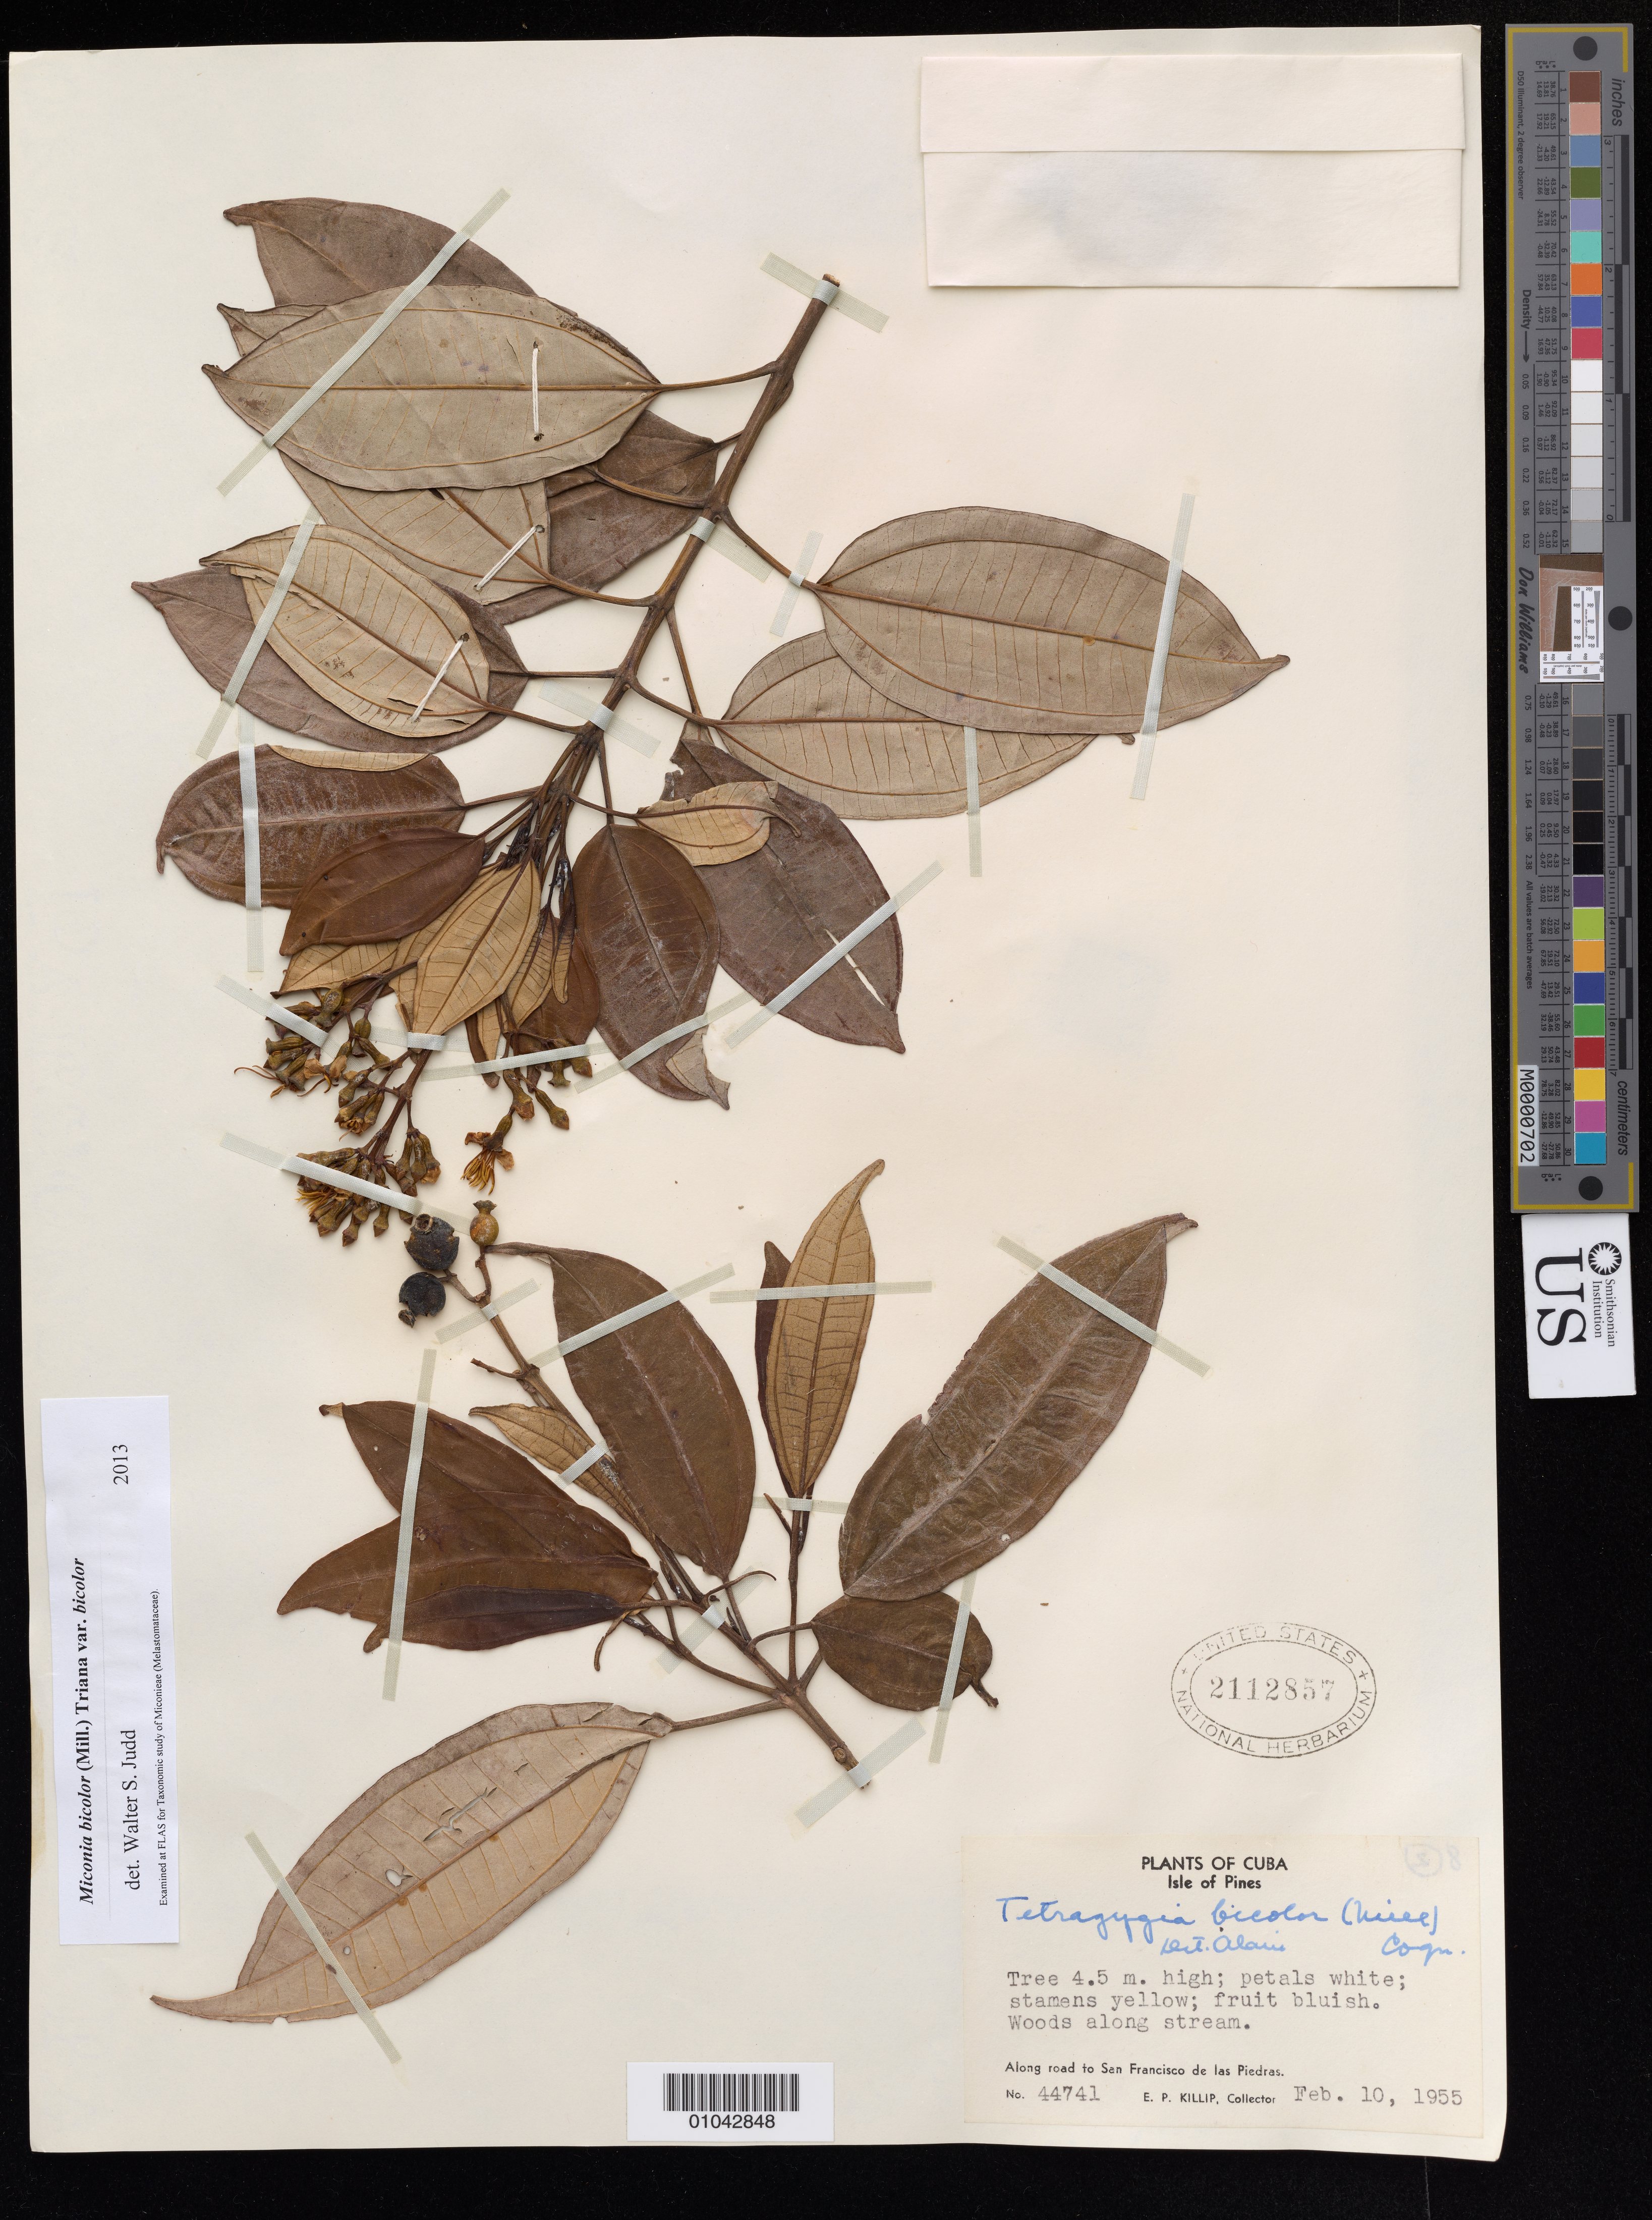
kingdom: Plantae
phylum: Tracheophyta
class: Magnoliopsida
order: Myrtales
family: Melastomataceae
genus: Miconia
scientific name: Miconia bicolor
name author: (Mill.) Triana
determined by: Judd, Walter S.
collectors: E. P. Killip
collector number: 44741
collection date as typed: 10 Feb 1955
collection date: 1955-02-10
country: Cuba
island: Isla de la Juventud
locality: Isle of Pines, Along road to San Francisco de las Piedras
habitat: Woods along stream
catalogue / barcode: US 2112857